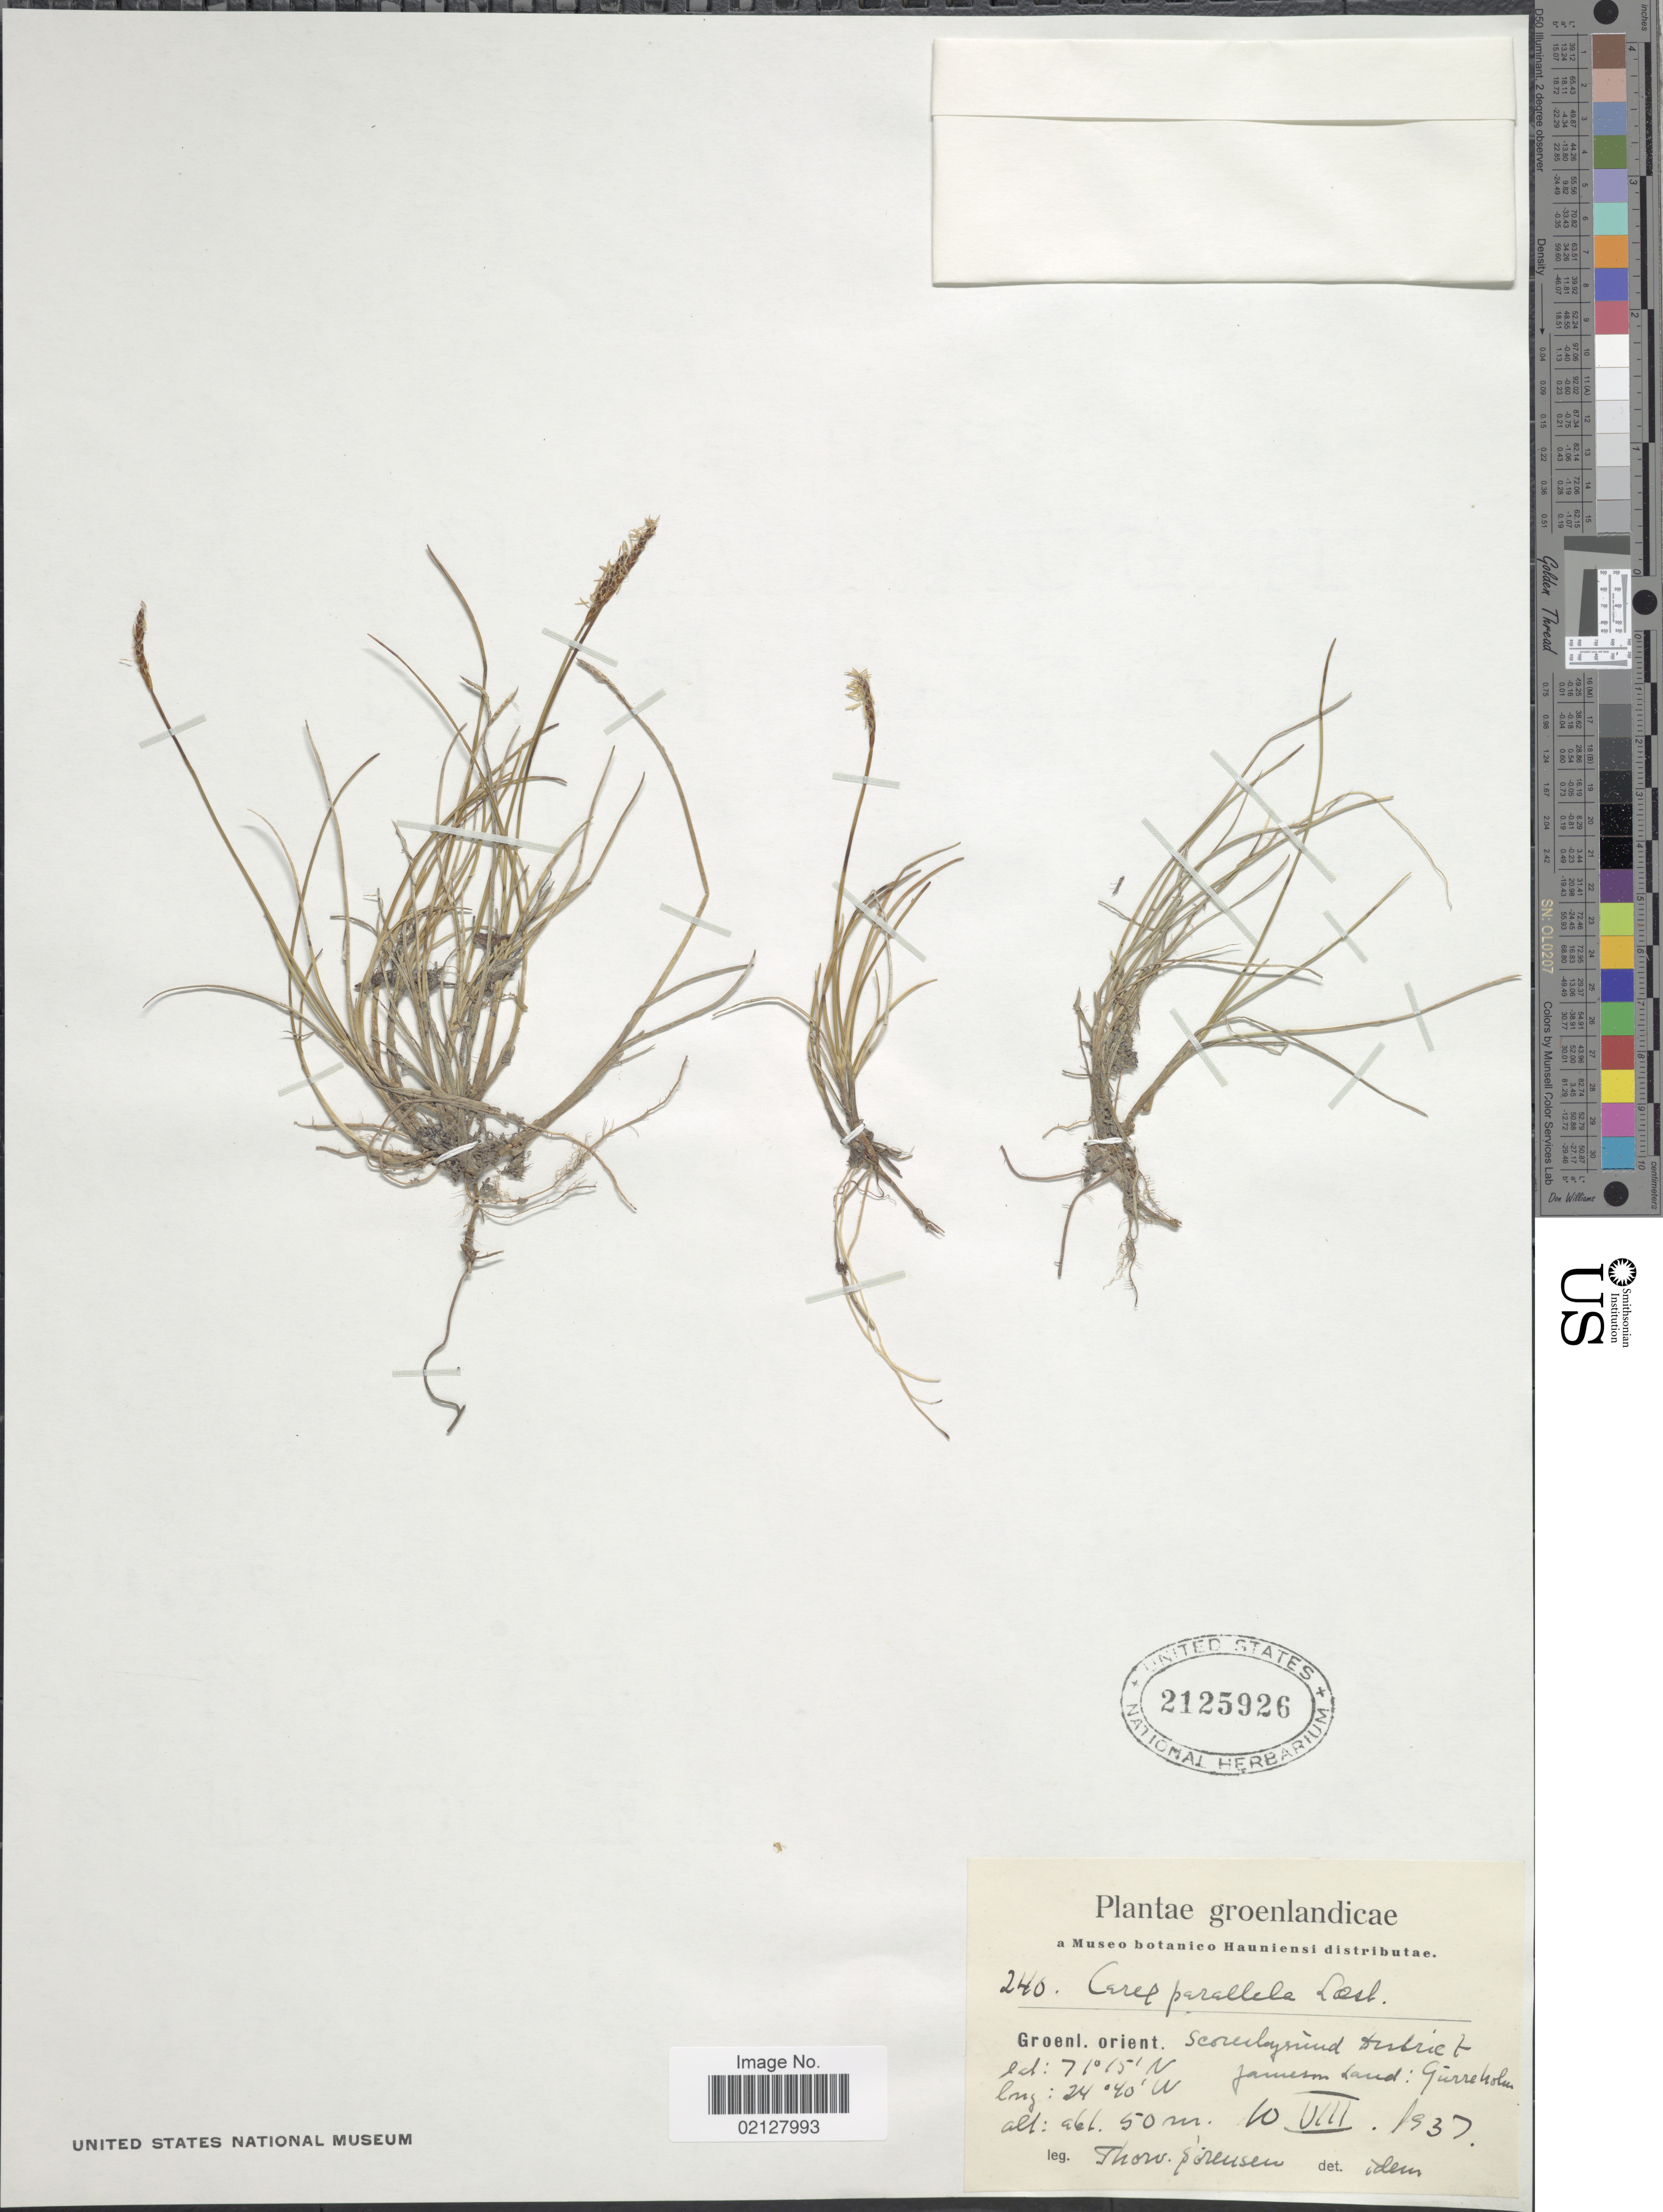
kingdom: Plantae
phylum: Tracheophyta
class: Liliopsida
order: Poales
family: Cyperaceae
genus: Carex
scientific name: Carex parallela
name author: (Laest.) Sommerf.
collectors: T. Sorensen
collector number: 240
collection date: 1937-08-10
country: Greenland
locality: Groenl. orient. Scoresbysund district. Jameson Land: Gurreholm.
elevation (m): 50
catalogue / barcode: US 2125926